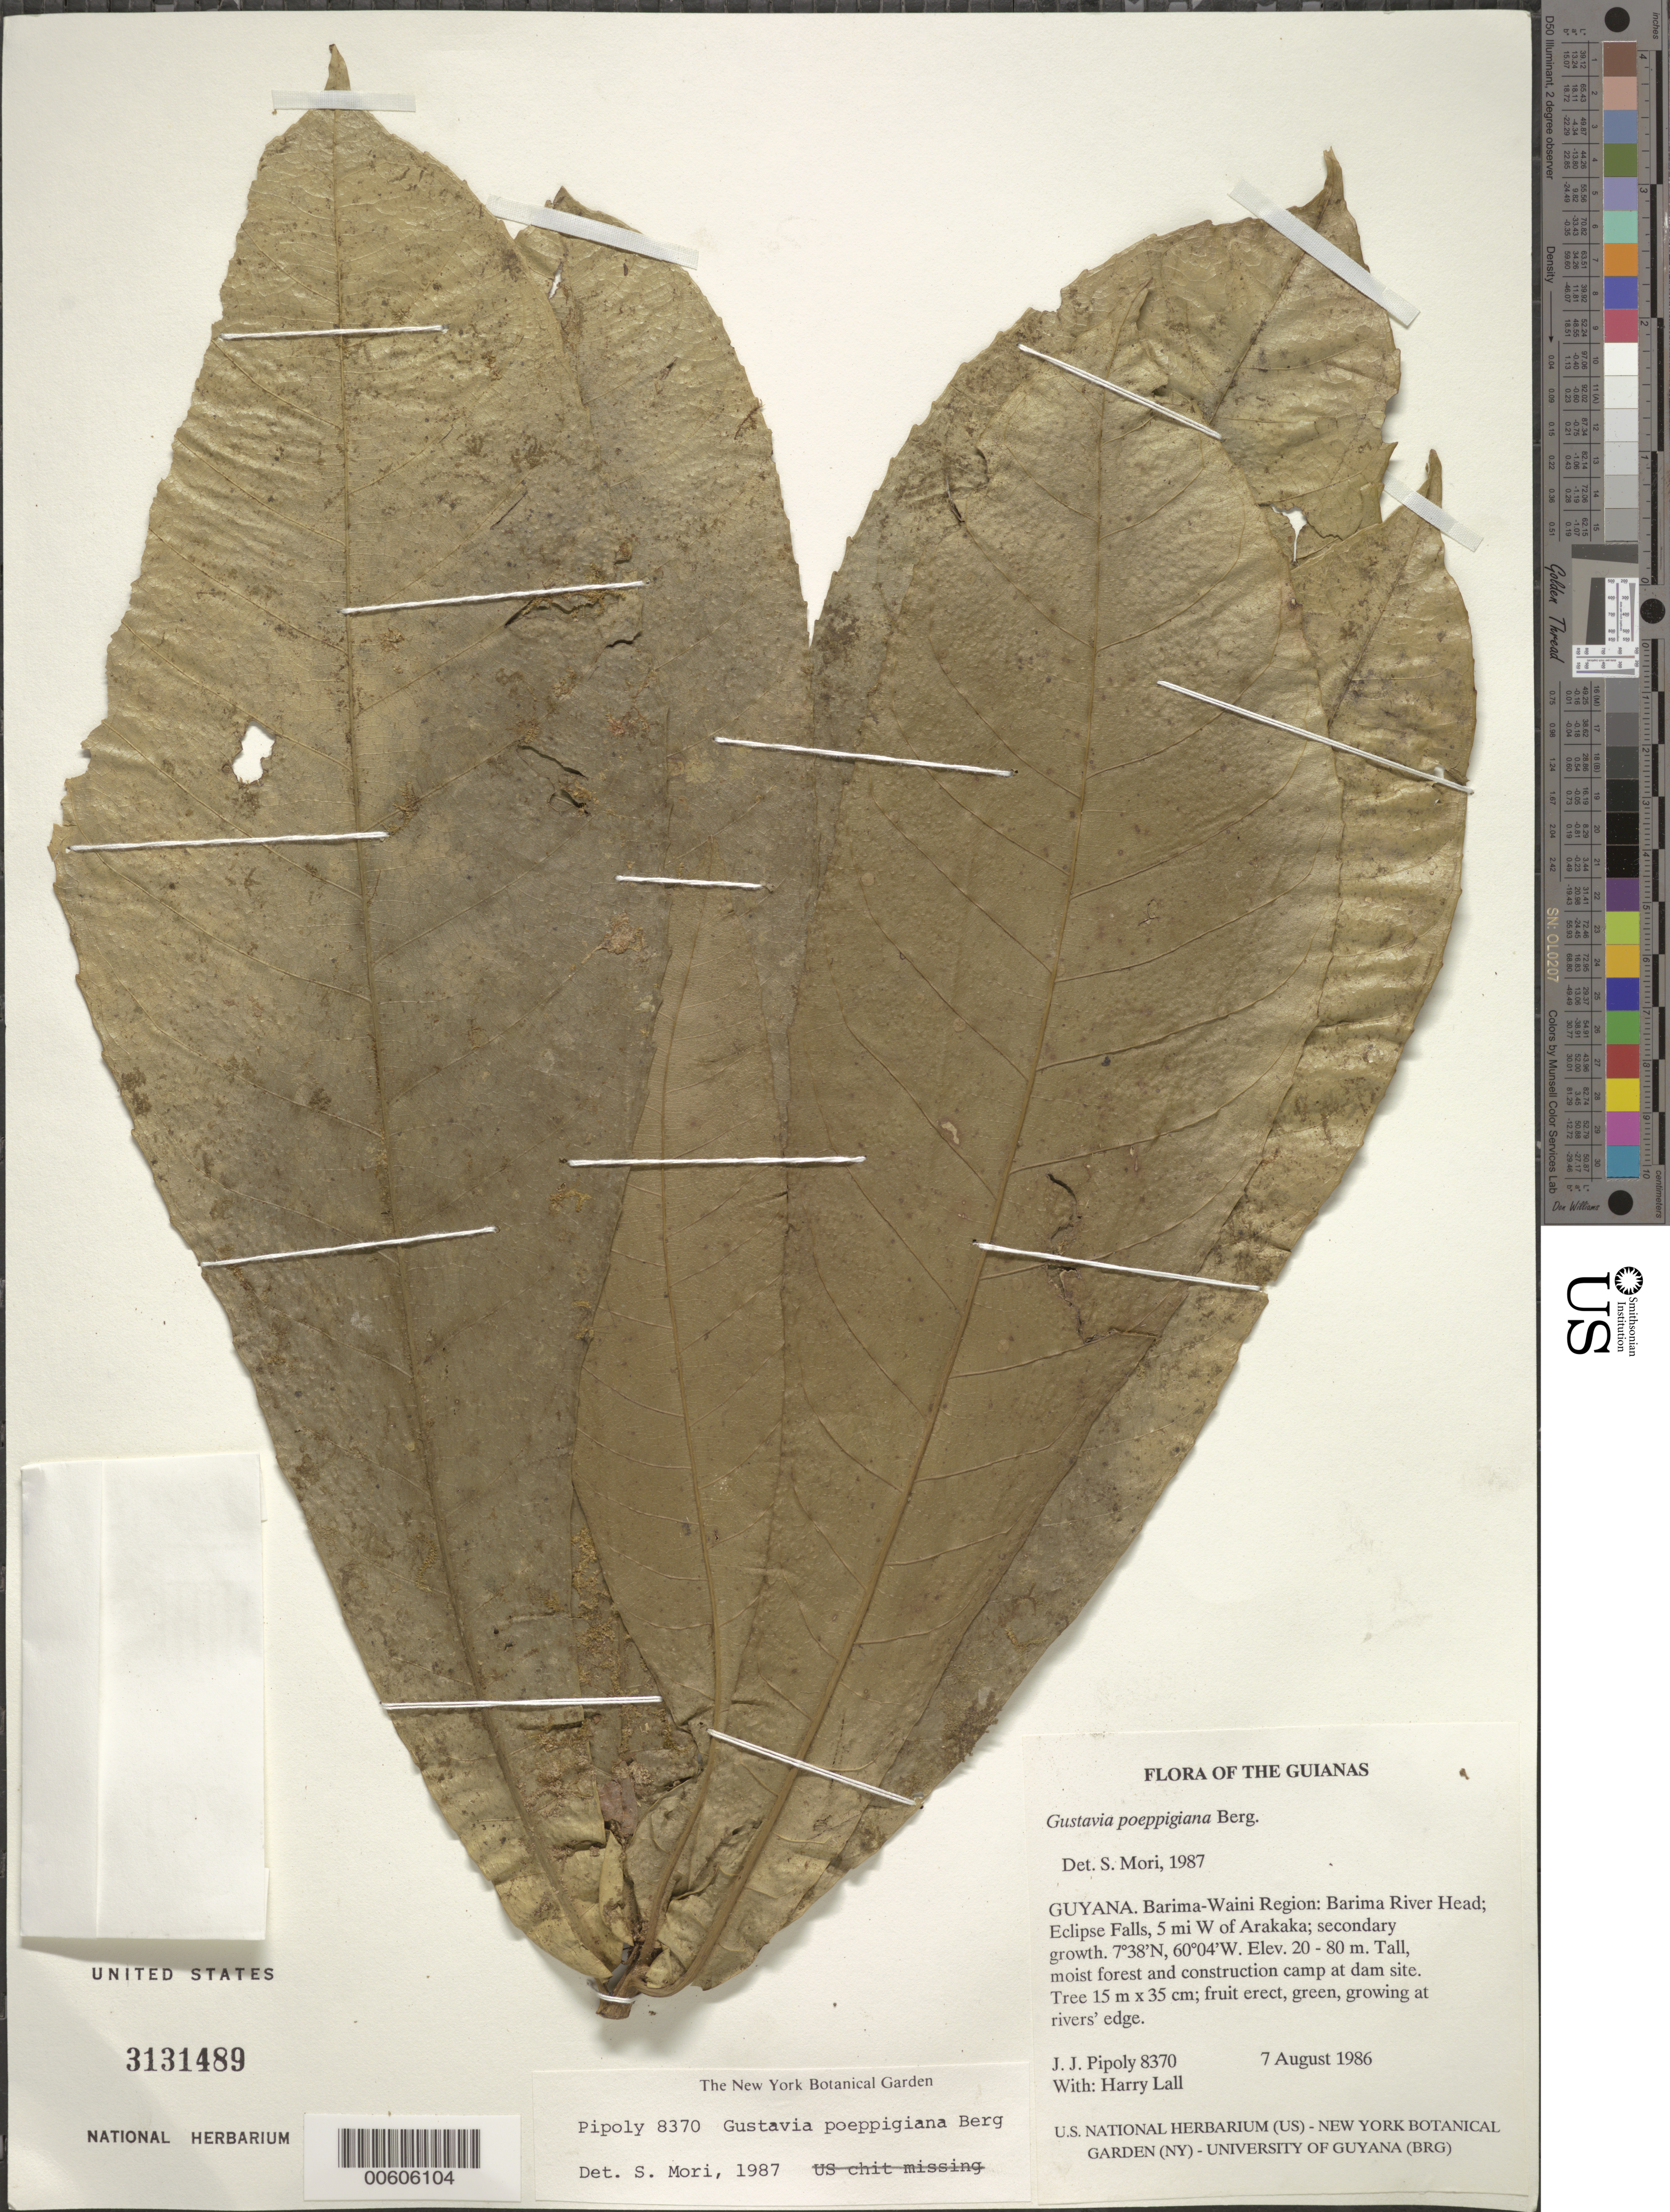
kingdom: Plantae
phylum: Tracheophyta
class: Magnoliopsida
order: Ericales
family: Lecythidaceae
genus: Gustavia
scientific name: Gustavia poeppigiana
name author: O. Berg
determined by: Mori, Scott A.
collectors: J. J. Pipoly & H. Lall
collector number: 8370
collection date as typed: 7 August 1986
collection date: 1986-08-07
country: Guyana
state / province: Barima-Waini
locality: Barima River head; Eclipse Falls, 5 mi W of Arakaka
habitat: Secondary growth, tall moist forest and construction camp at dam site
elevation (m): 20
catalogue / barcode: US 3131489